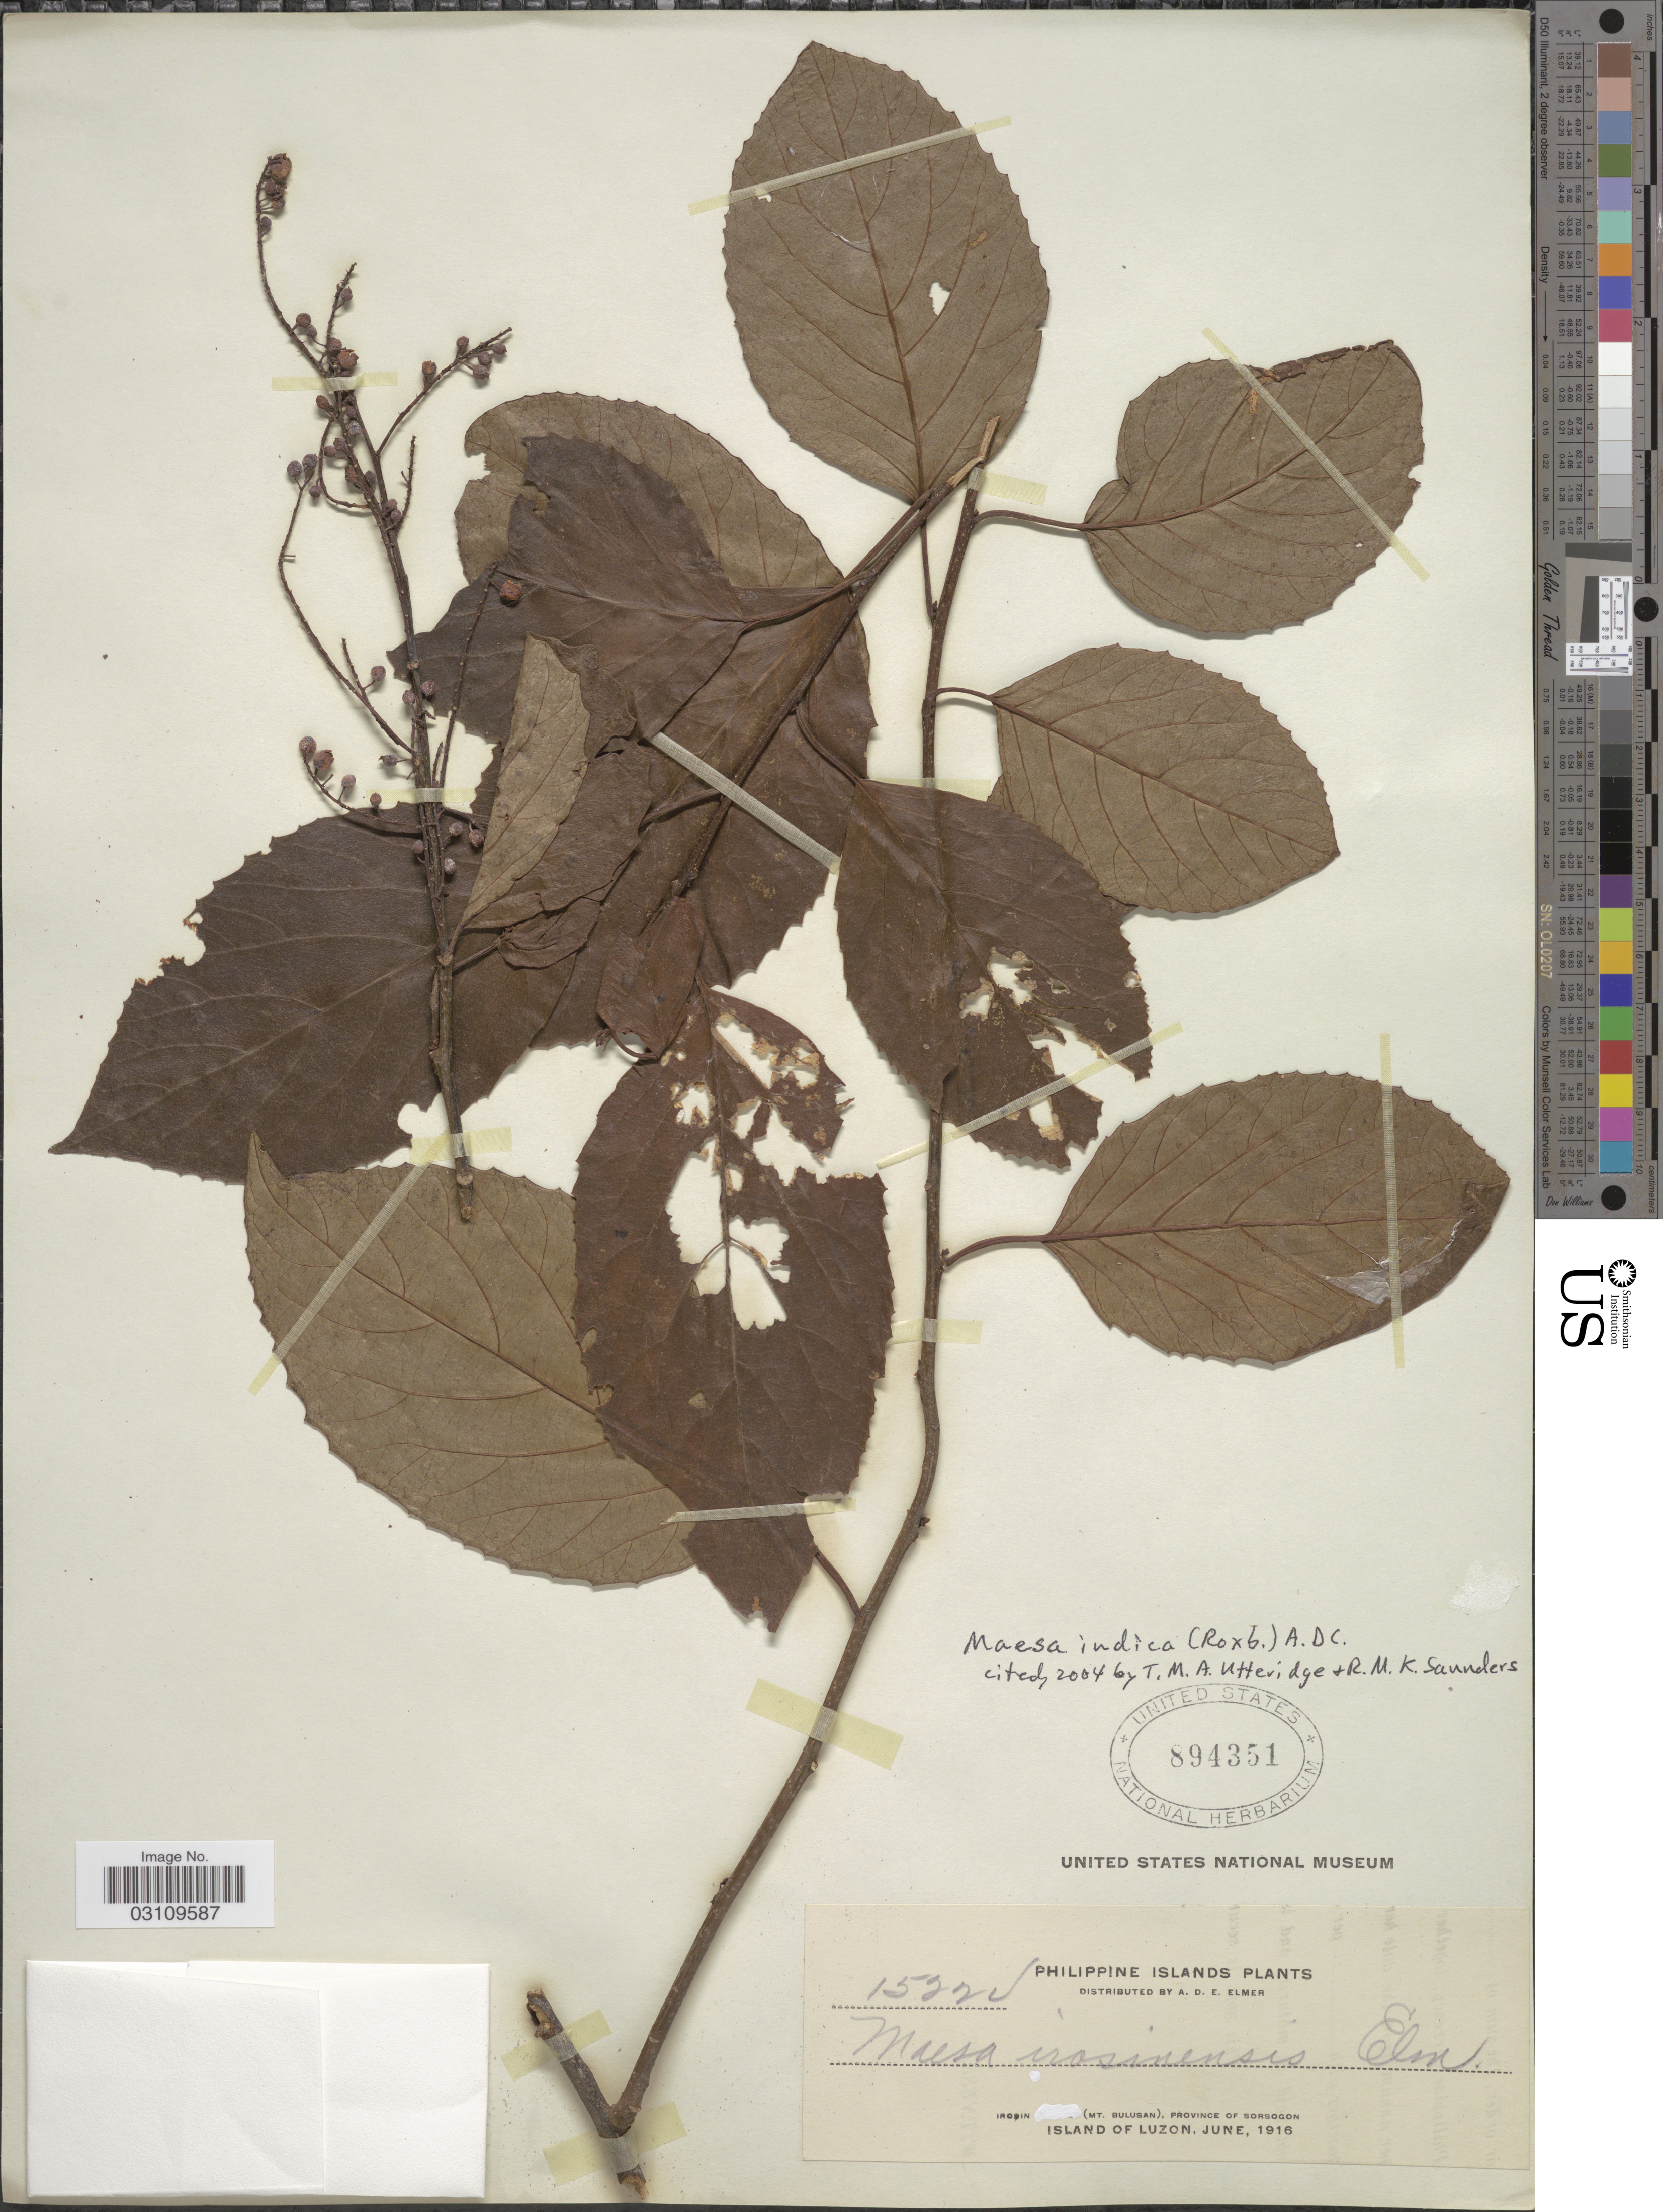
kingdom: Plantae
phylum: Tracheophyta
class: Magnoliopsida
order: Ericales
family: Primulaceae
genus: Maesa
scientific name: Maesa indica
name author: (Roxb.) A. DC.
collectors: A. D. E. Elmer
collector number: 15220*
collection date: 1916-06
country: Philippines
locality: Irosin (Mt. Bulusan), Province of Sorsogon, Island of Luzon.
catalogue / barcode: US 894351